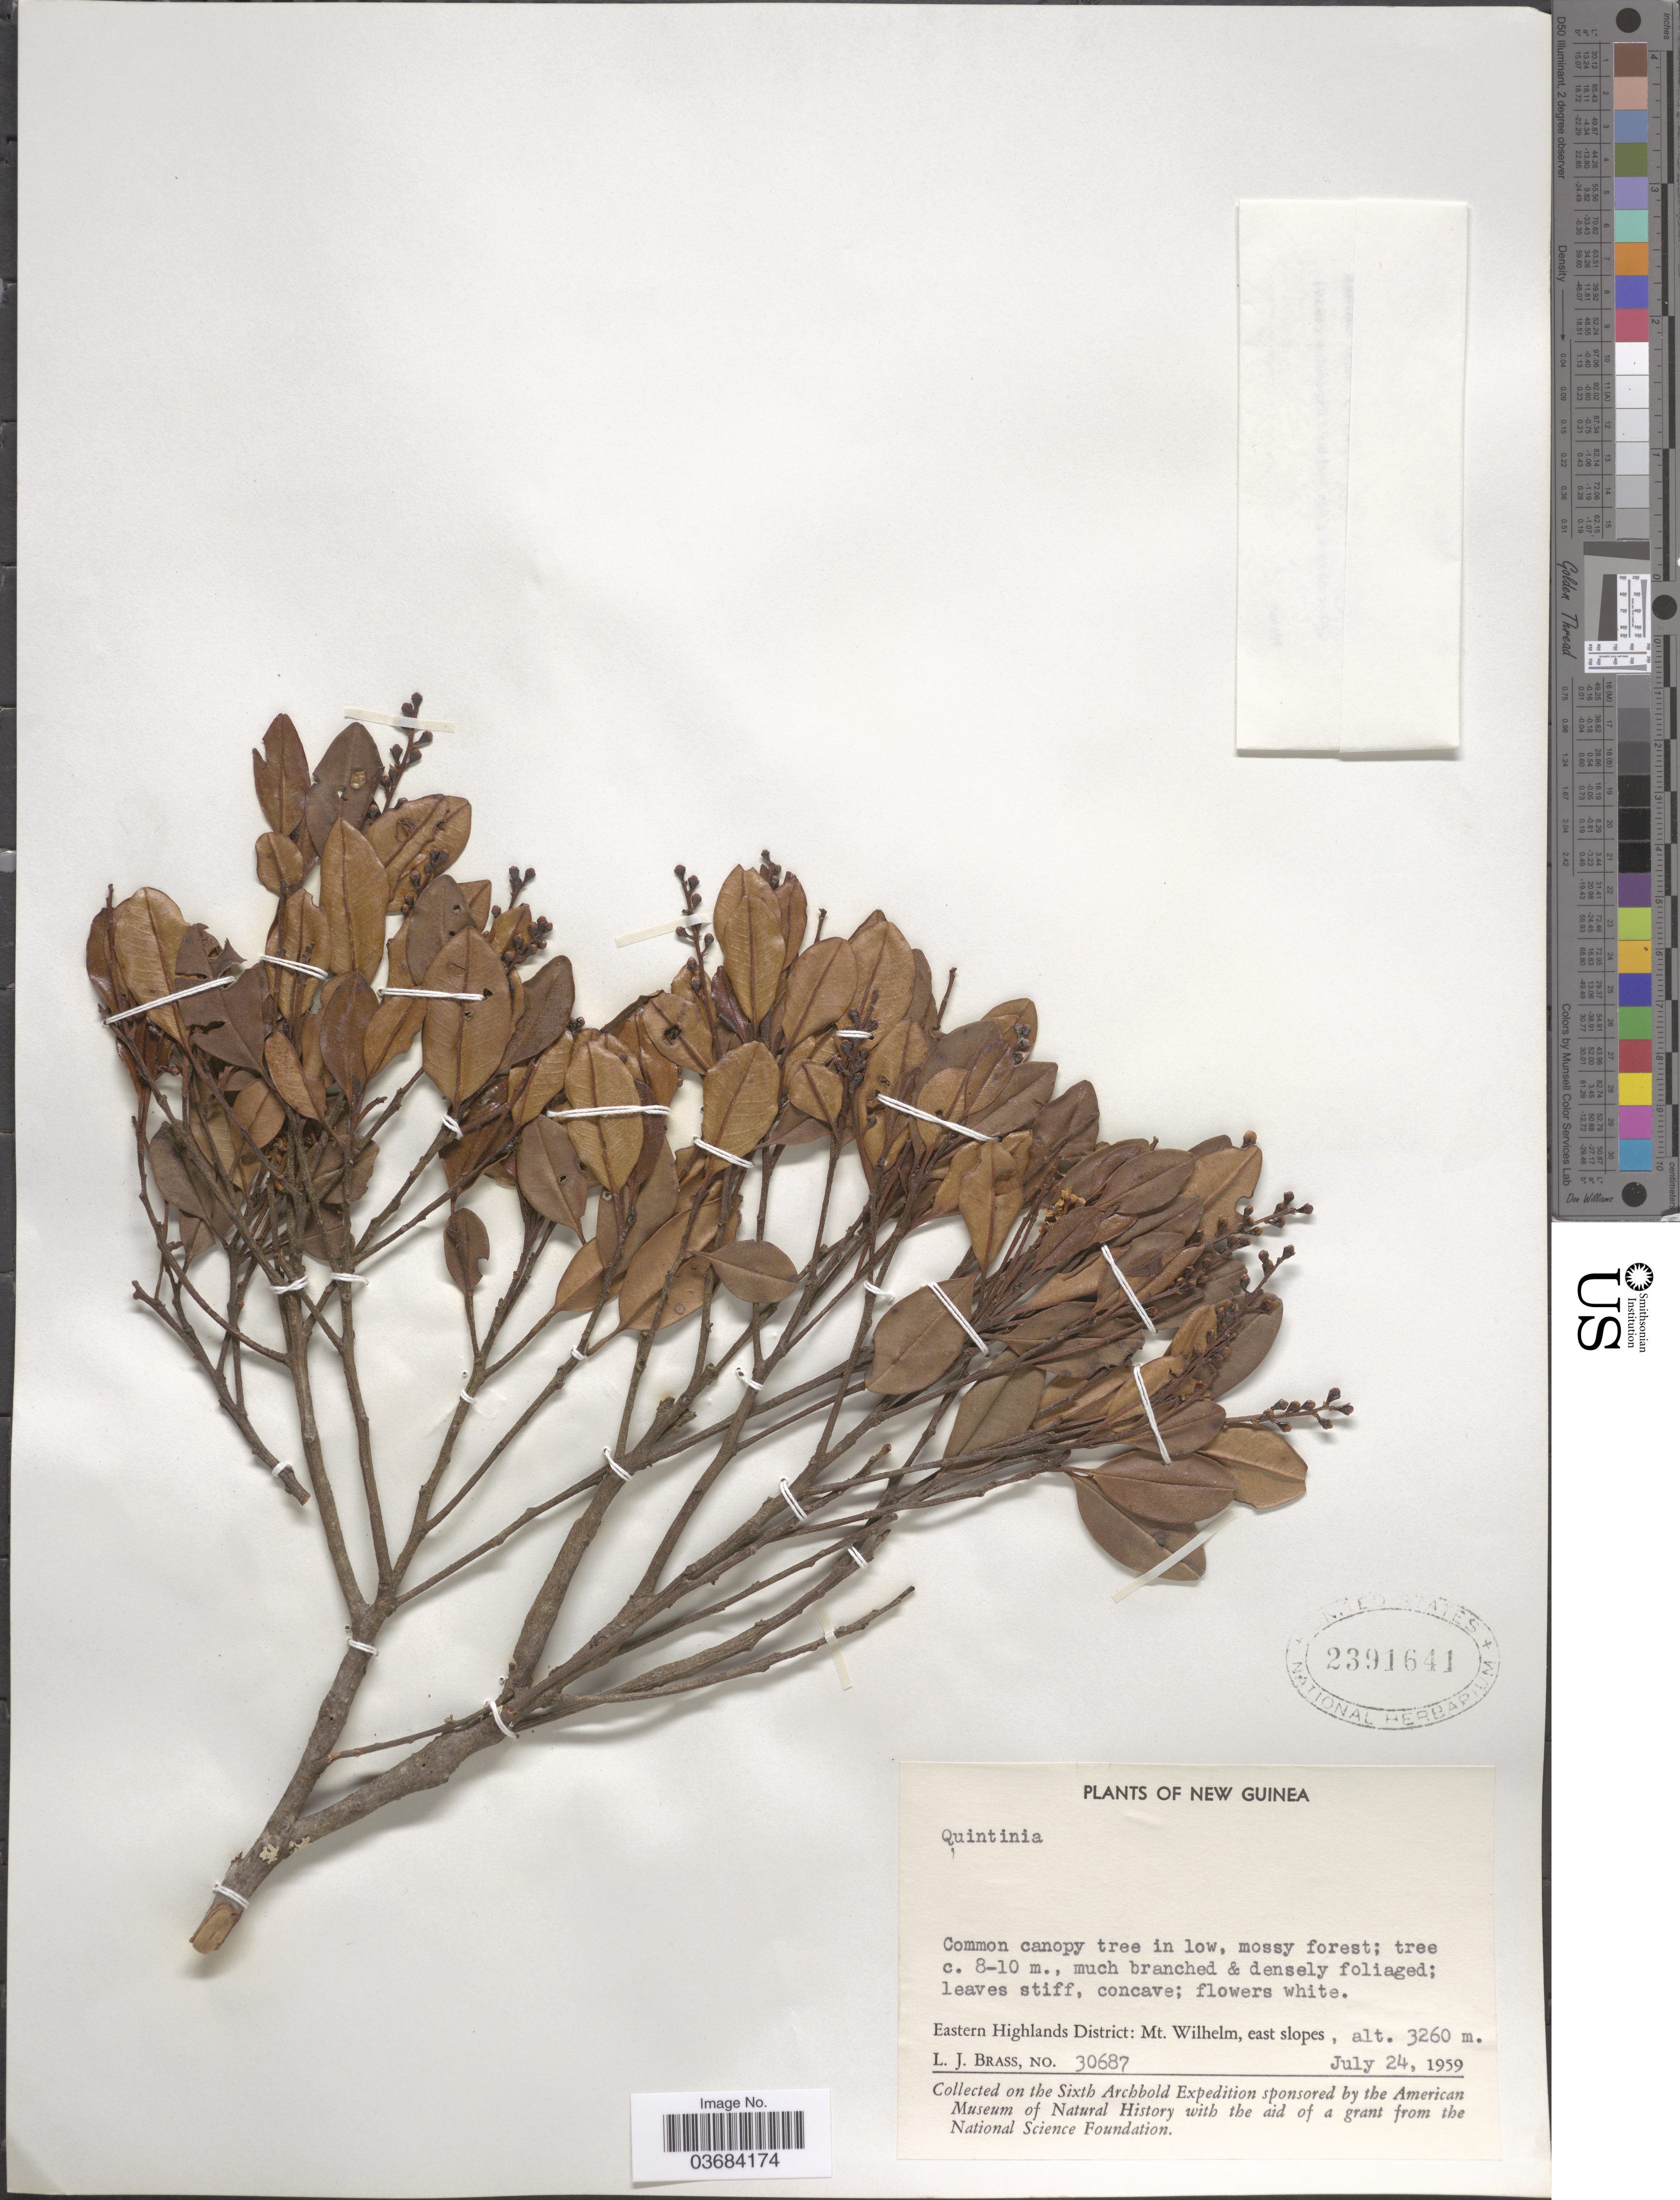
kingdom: Plantae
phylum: Tracheophyta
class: Magnoliopsida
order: Paracryphiales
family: Paracryphiaceae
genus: Quintinia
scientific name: Quintinia sp.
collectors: L. J. Brass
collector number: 30687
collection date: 1959-07-24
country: Papua New Guinea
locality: New Guinea. Eastern Highlands District: Mt. Wilhelm, east slopes. Sixth Archbold Expedition.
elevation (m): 3260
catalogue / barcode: US 2391641